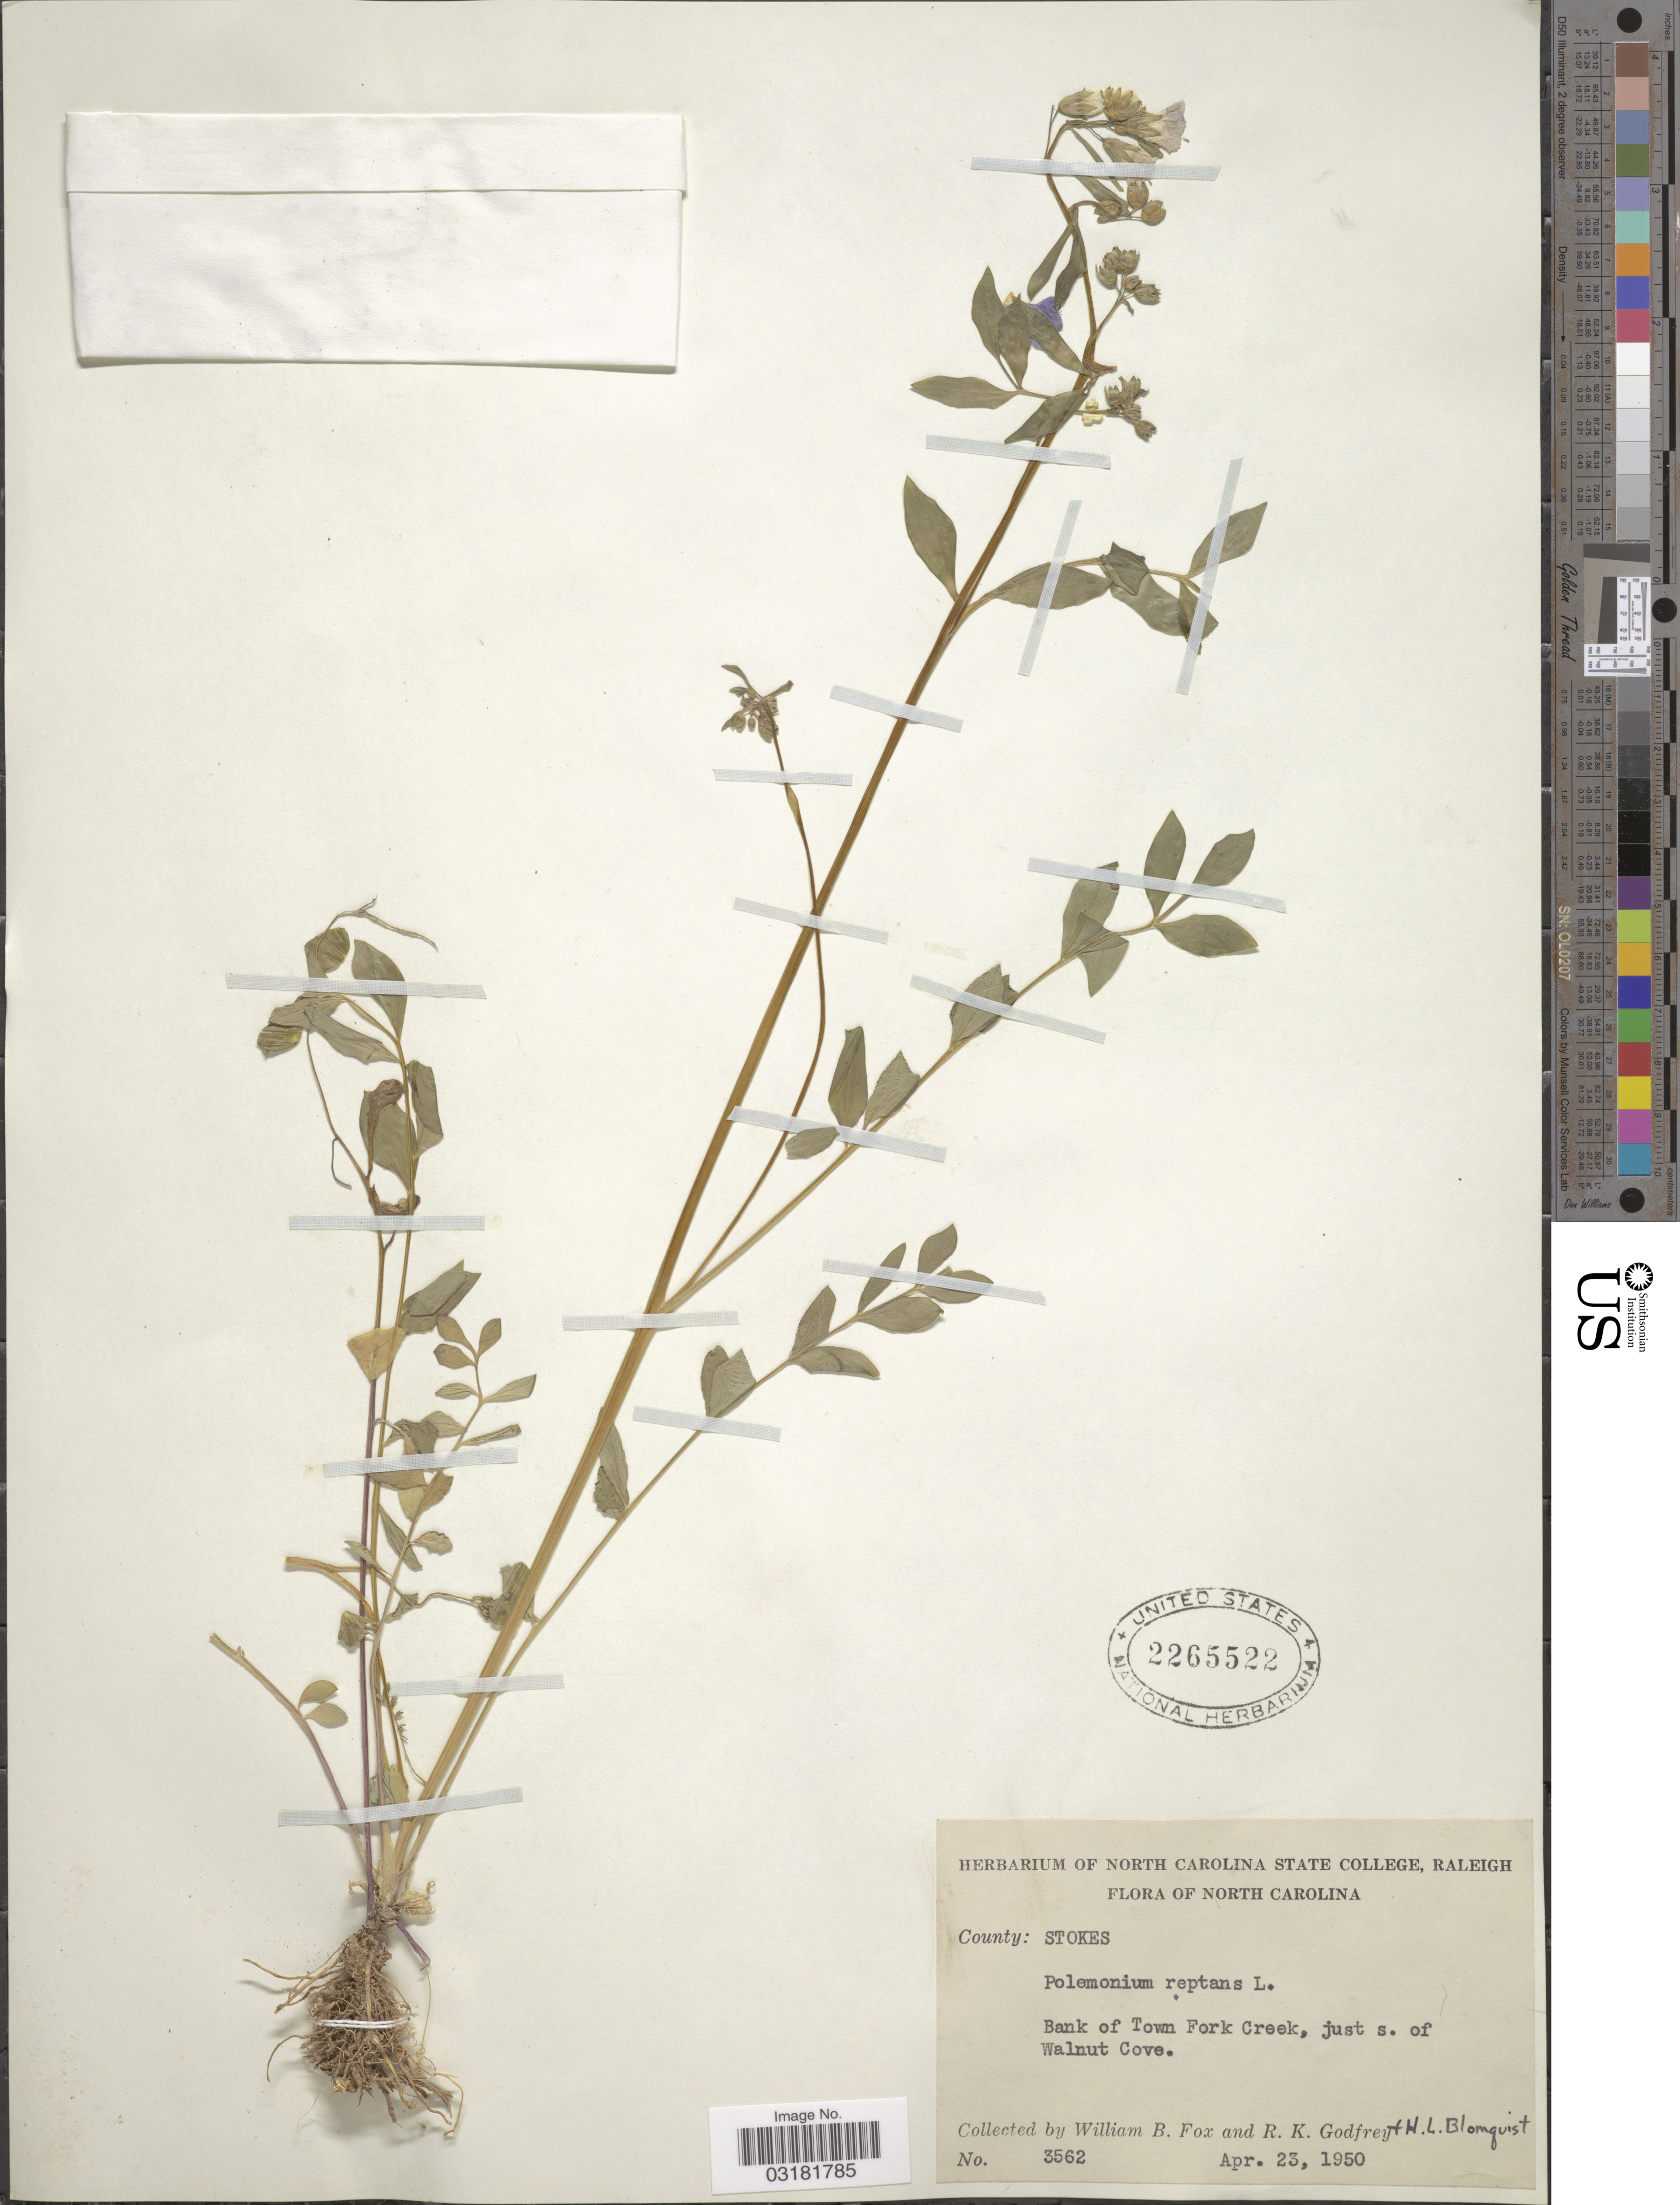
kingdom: Plantae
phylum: Tracheophyta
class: Magnoliopsida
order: Ericales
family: Polemoniaceae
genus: Polemonium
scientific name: Polemonium reptans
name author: L.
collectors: W. B. Fox, R. K. Godfrey & H. Blomquist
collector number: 3562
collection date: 1950-04-23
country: United States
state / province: North Carolina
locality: County: Stokes. Bank of Town Fork Creek, just s. of Walnut Cove.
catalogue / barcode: US 2265522